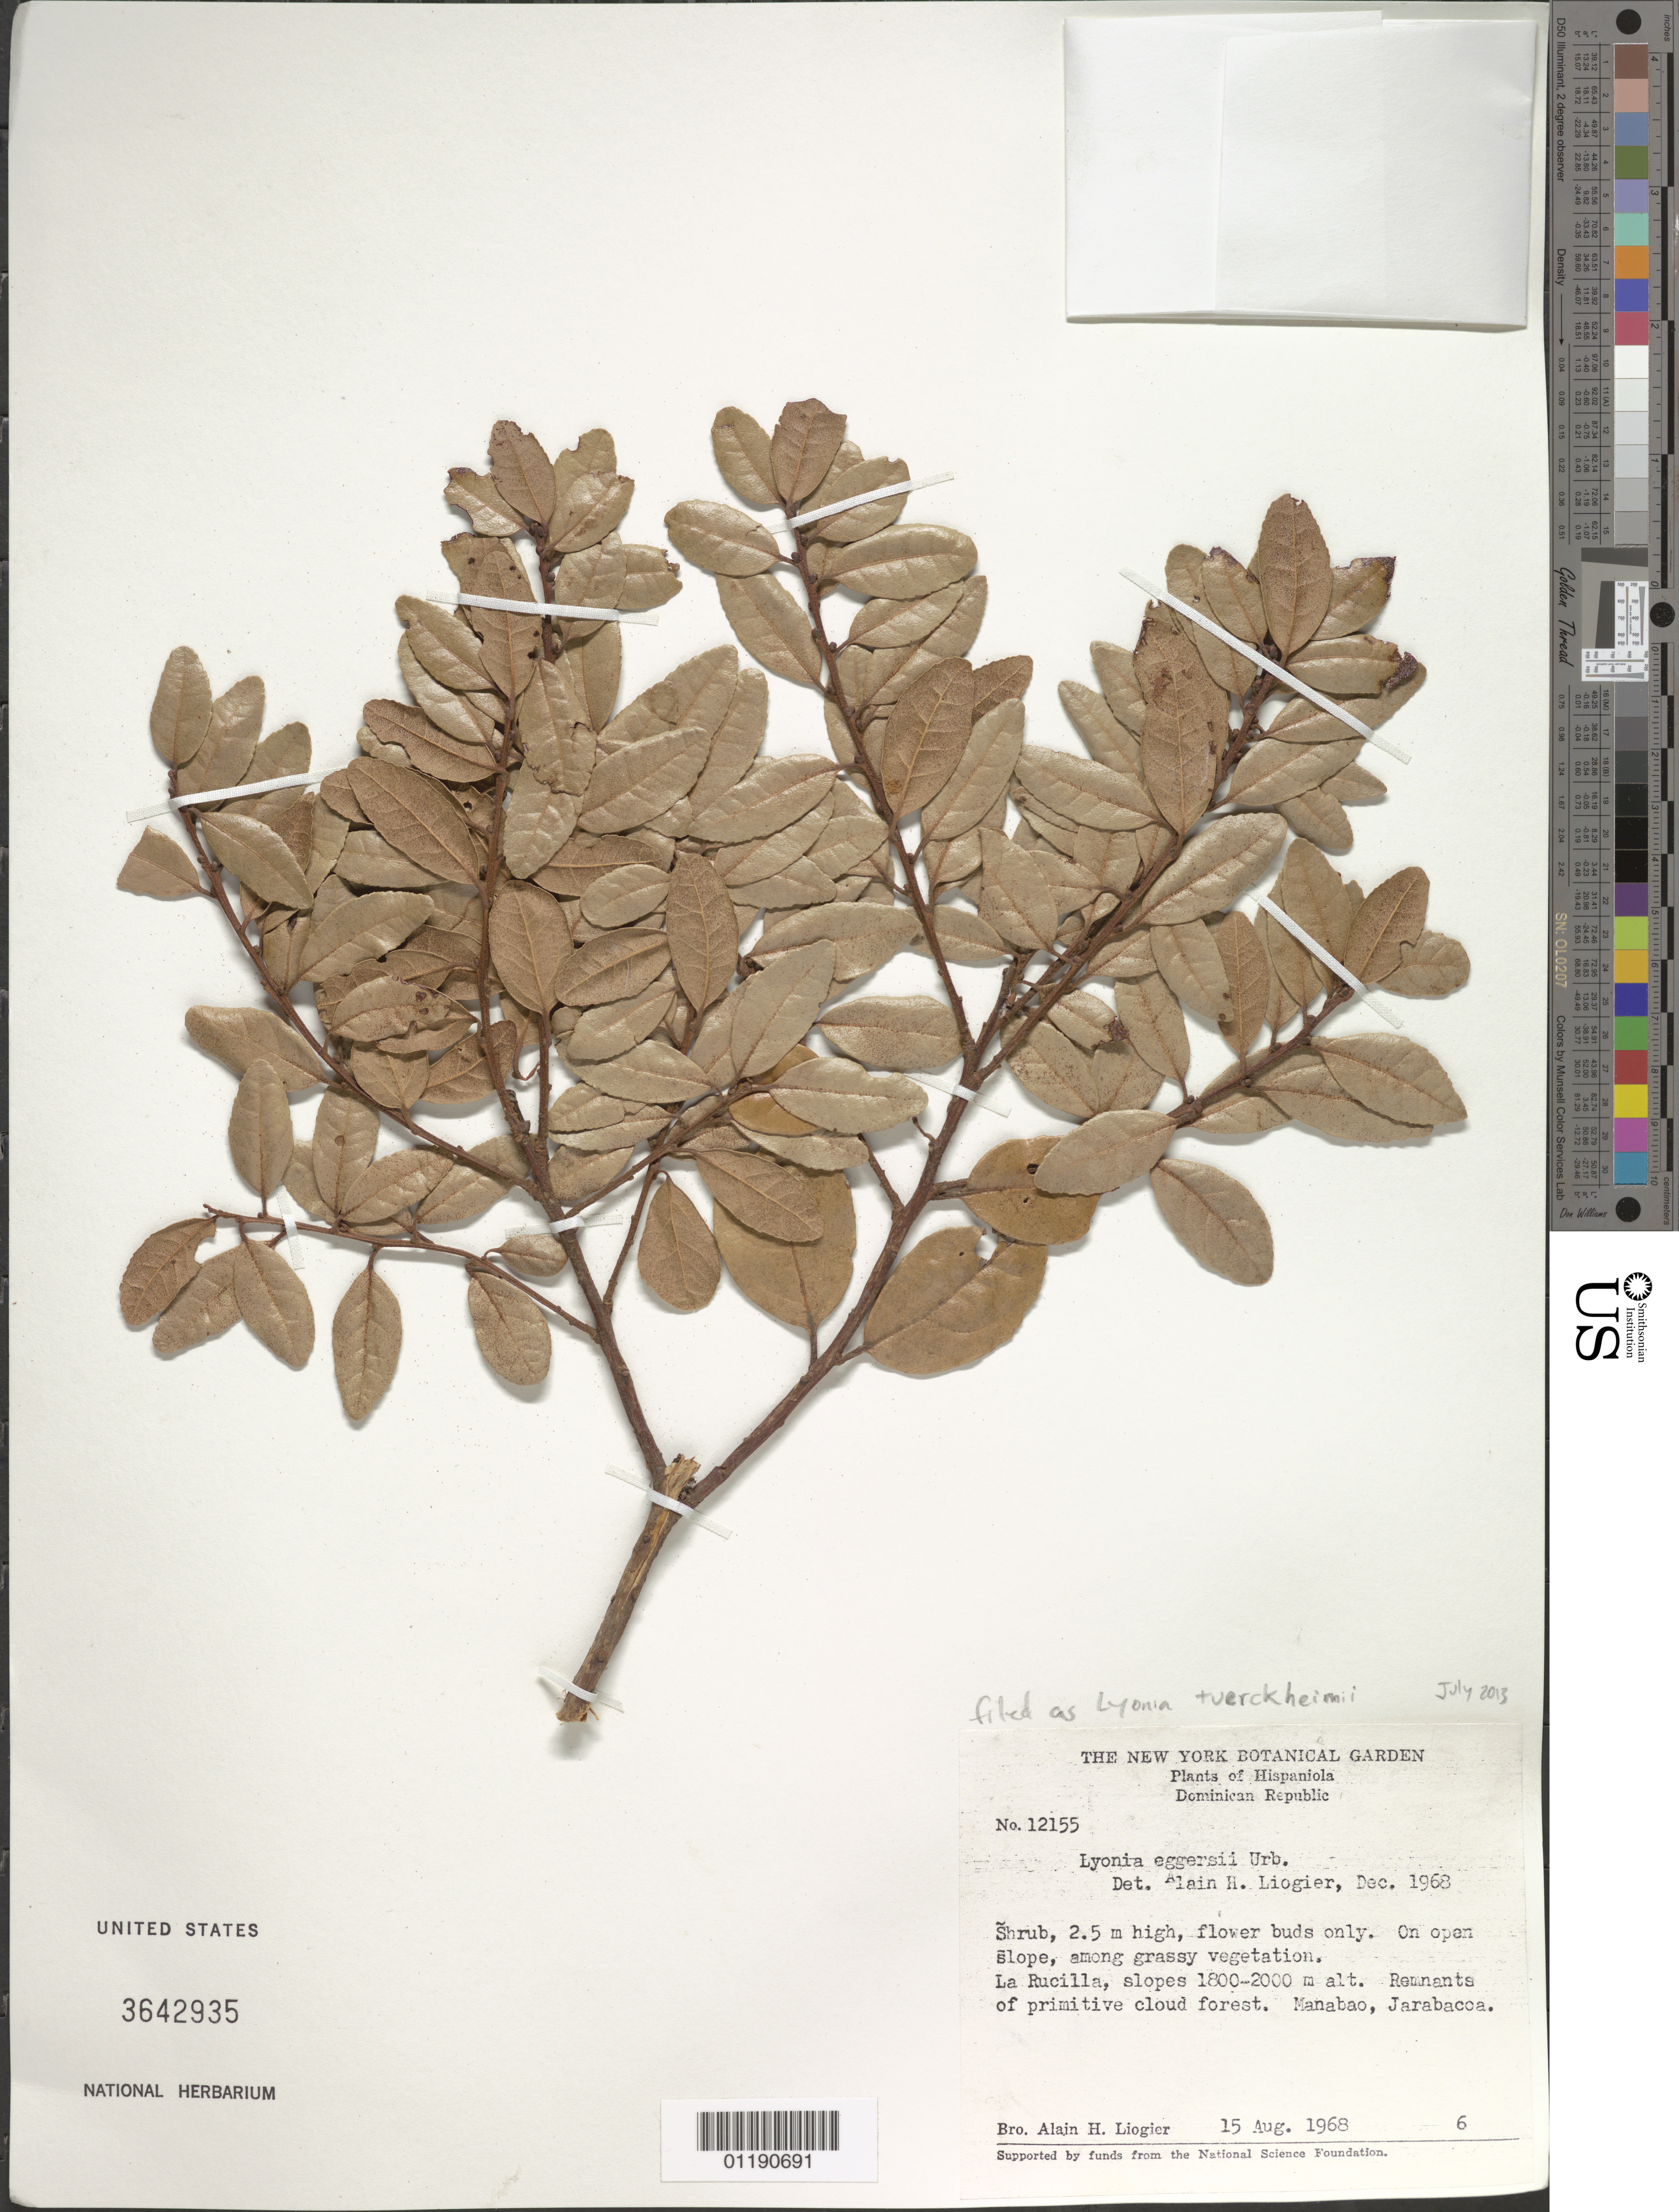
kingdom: Plantae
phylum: Tracheophyta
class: Magnoliopsida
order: Ericales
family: Ericaceae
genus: Lyonia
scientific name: Lyonia tuerckheimii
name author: Urb.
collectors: A. H. Liogier et al.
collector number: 12155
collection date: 1968-08-15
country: Dominican Republic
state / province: La Vega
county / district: Jarabacoa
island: Hispaniola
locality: La Rucilla. Manabao, Jarabacoa.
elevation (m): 1800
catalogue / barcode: US 3642935